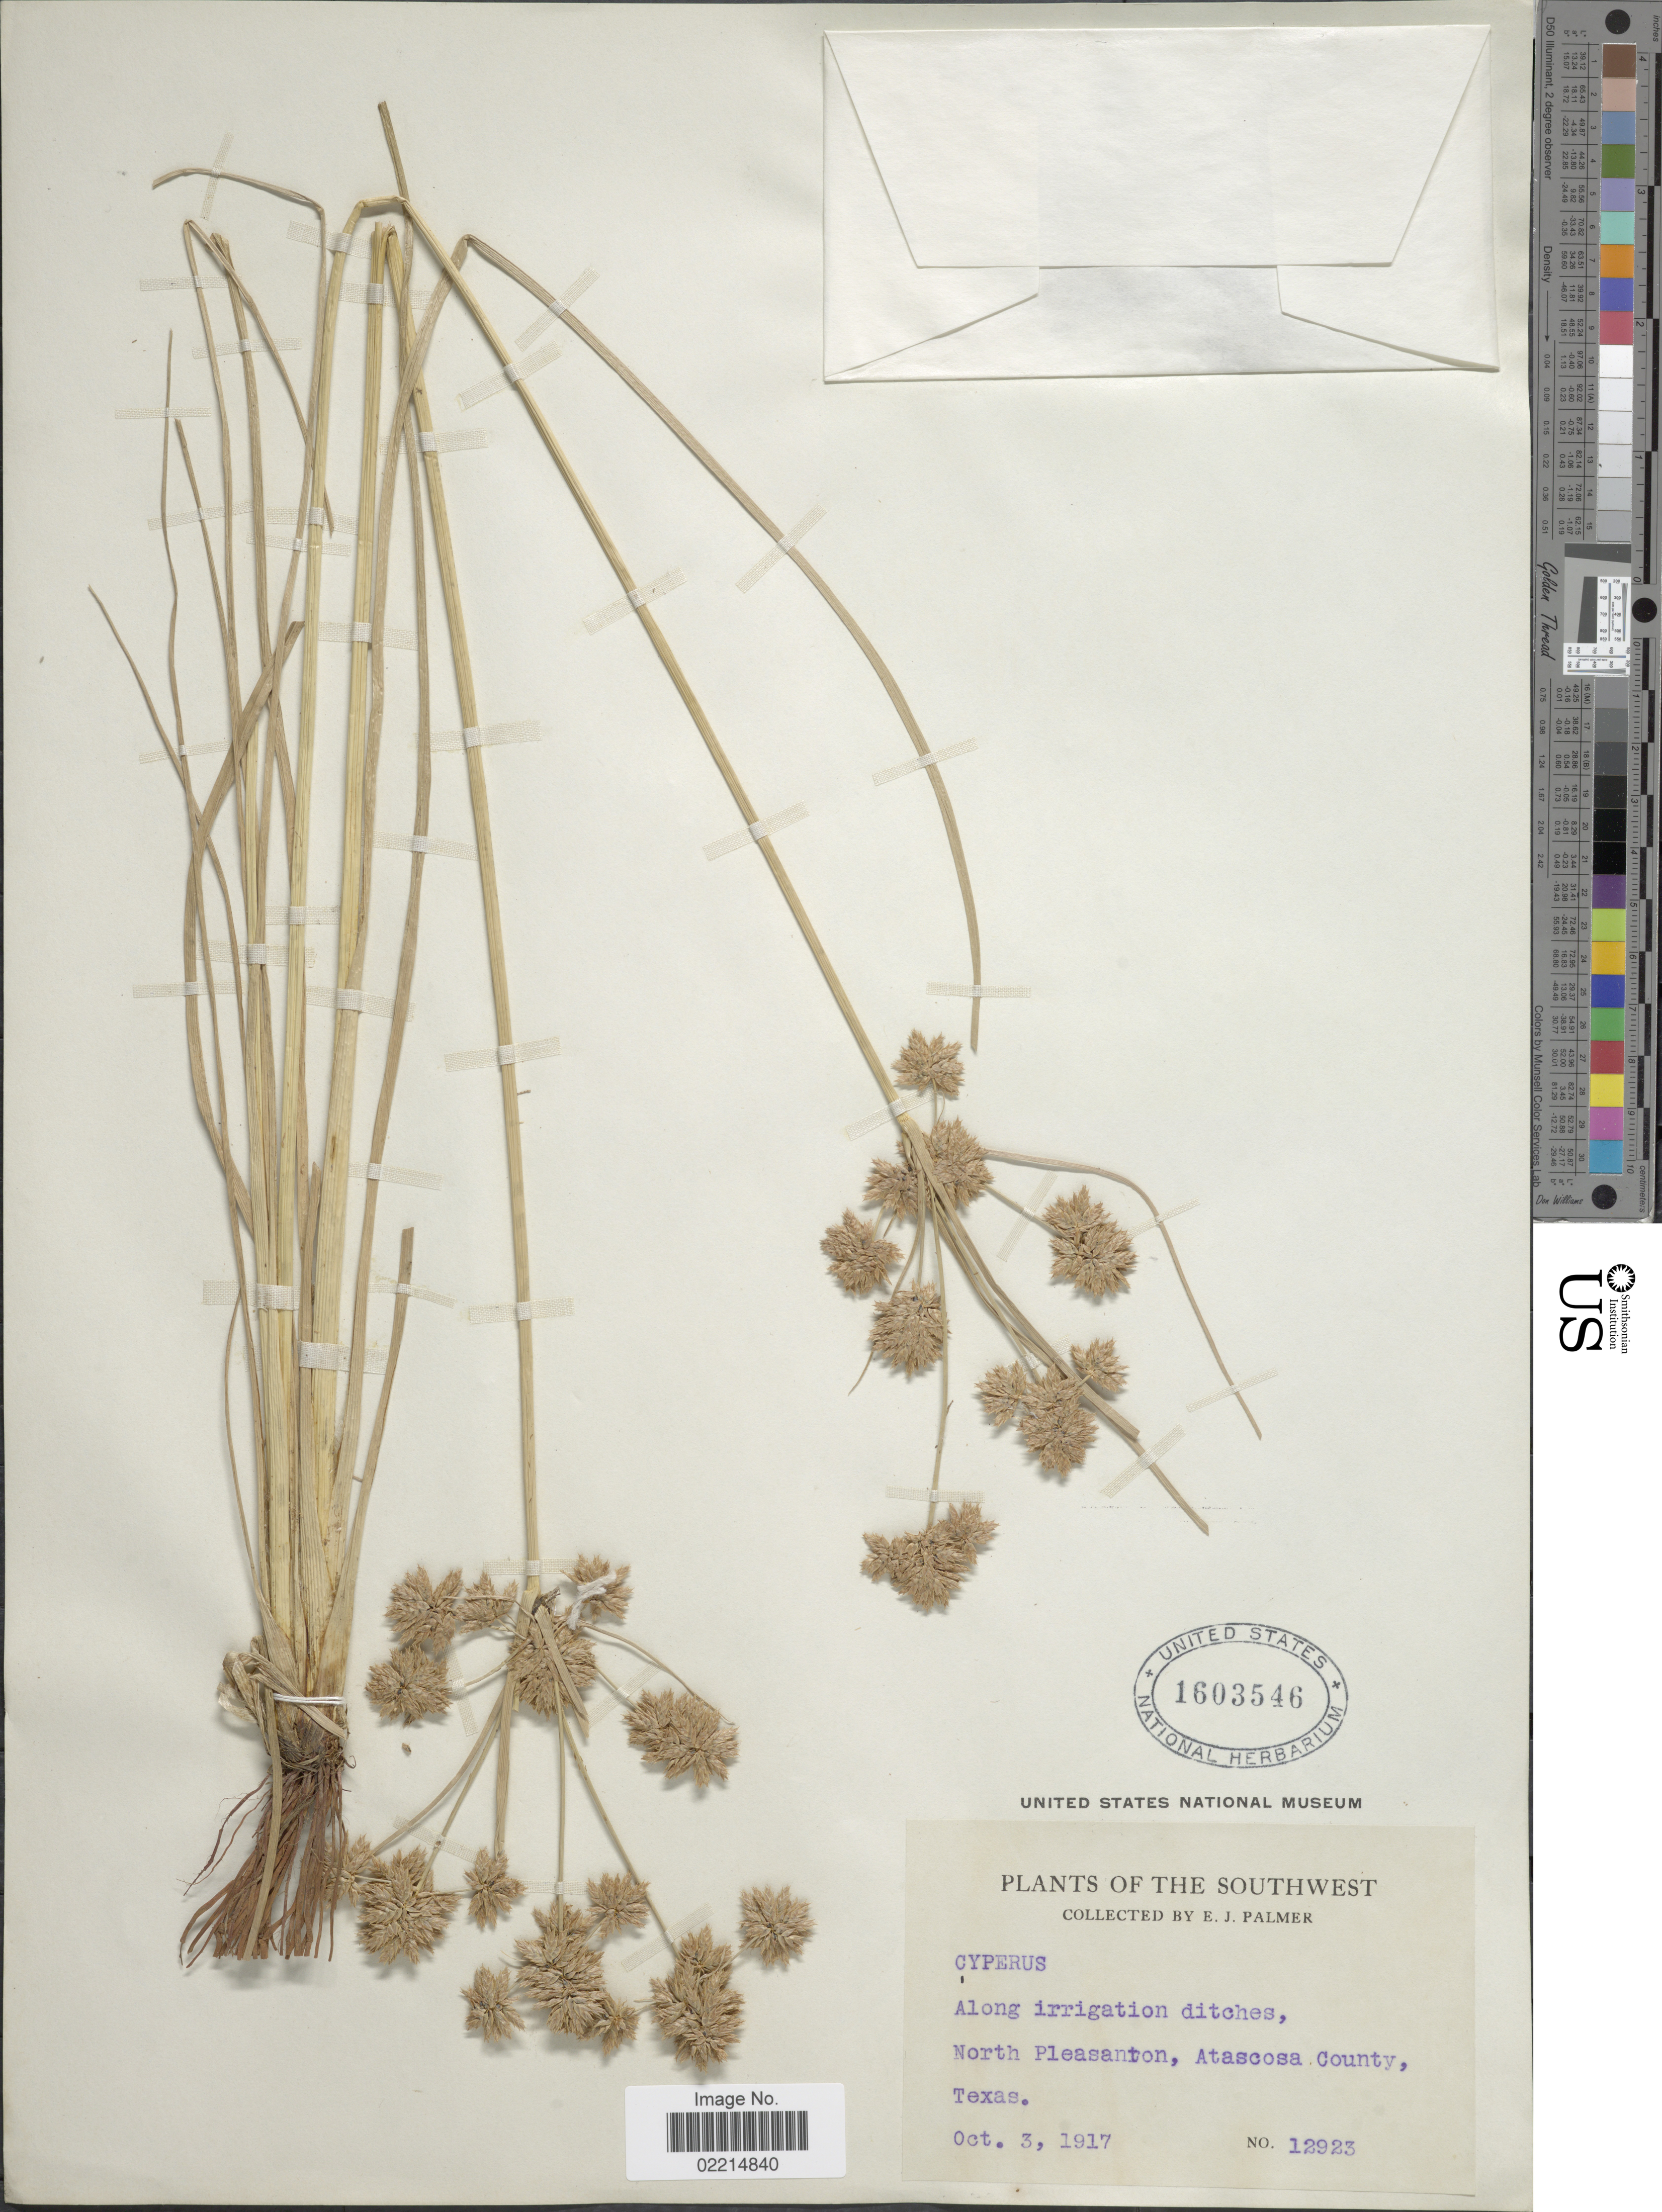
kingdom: Plantae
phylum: Tracheophyta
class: Liliopsida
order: Poales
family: Cyperaceae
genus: Cyperus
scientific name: Cyperus elegans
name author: L.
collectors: E. J. Palmer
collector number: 12923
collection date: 1917-10-03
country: United States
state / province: Texas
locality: Along irrigation ditches, North Pleasanton, Atascosa County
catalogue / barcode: US 1603546